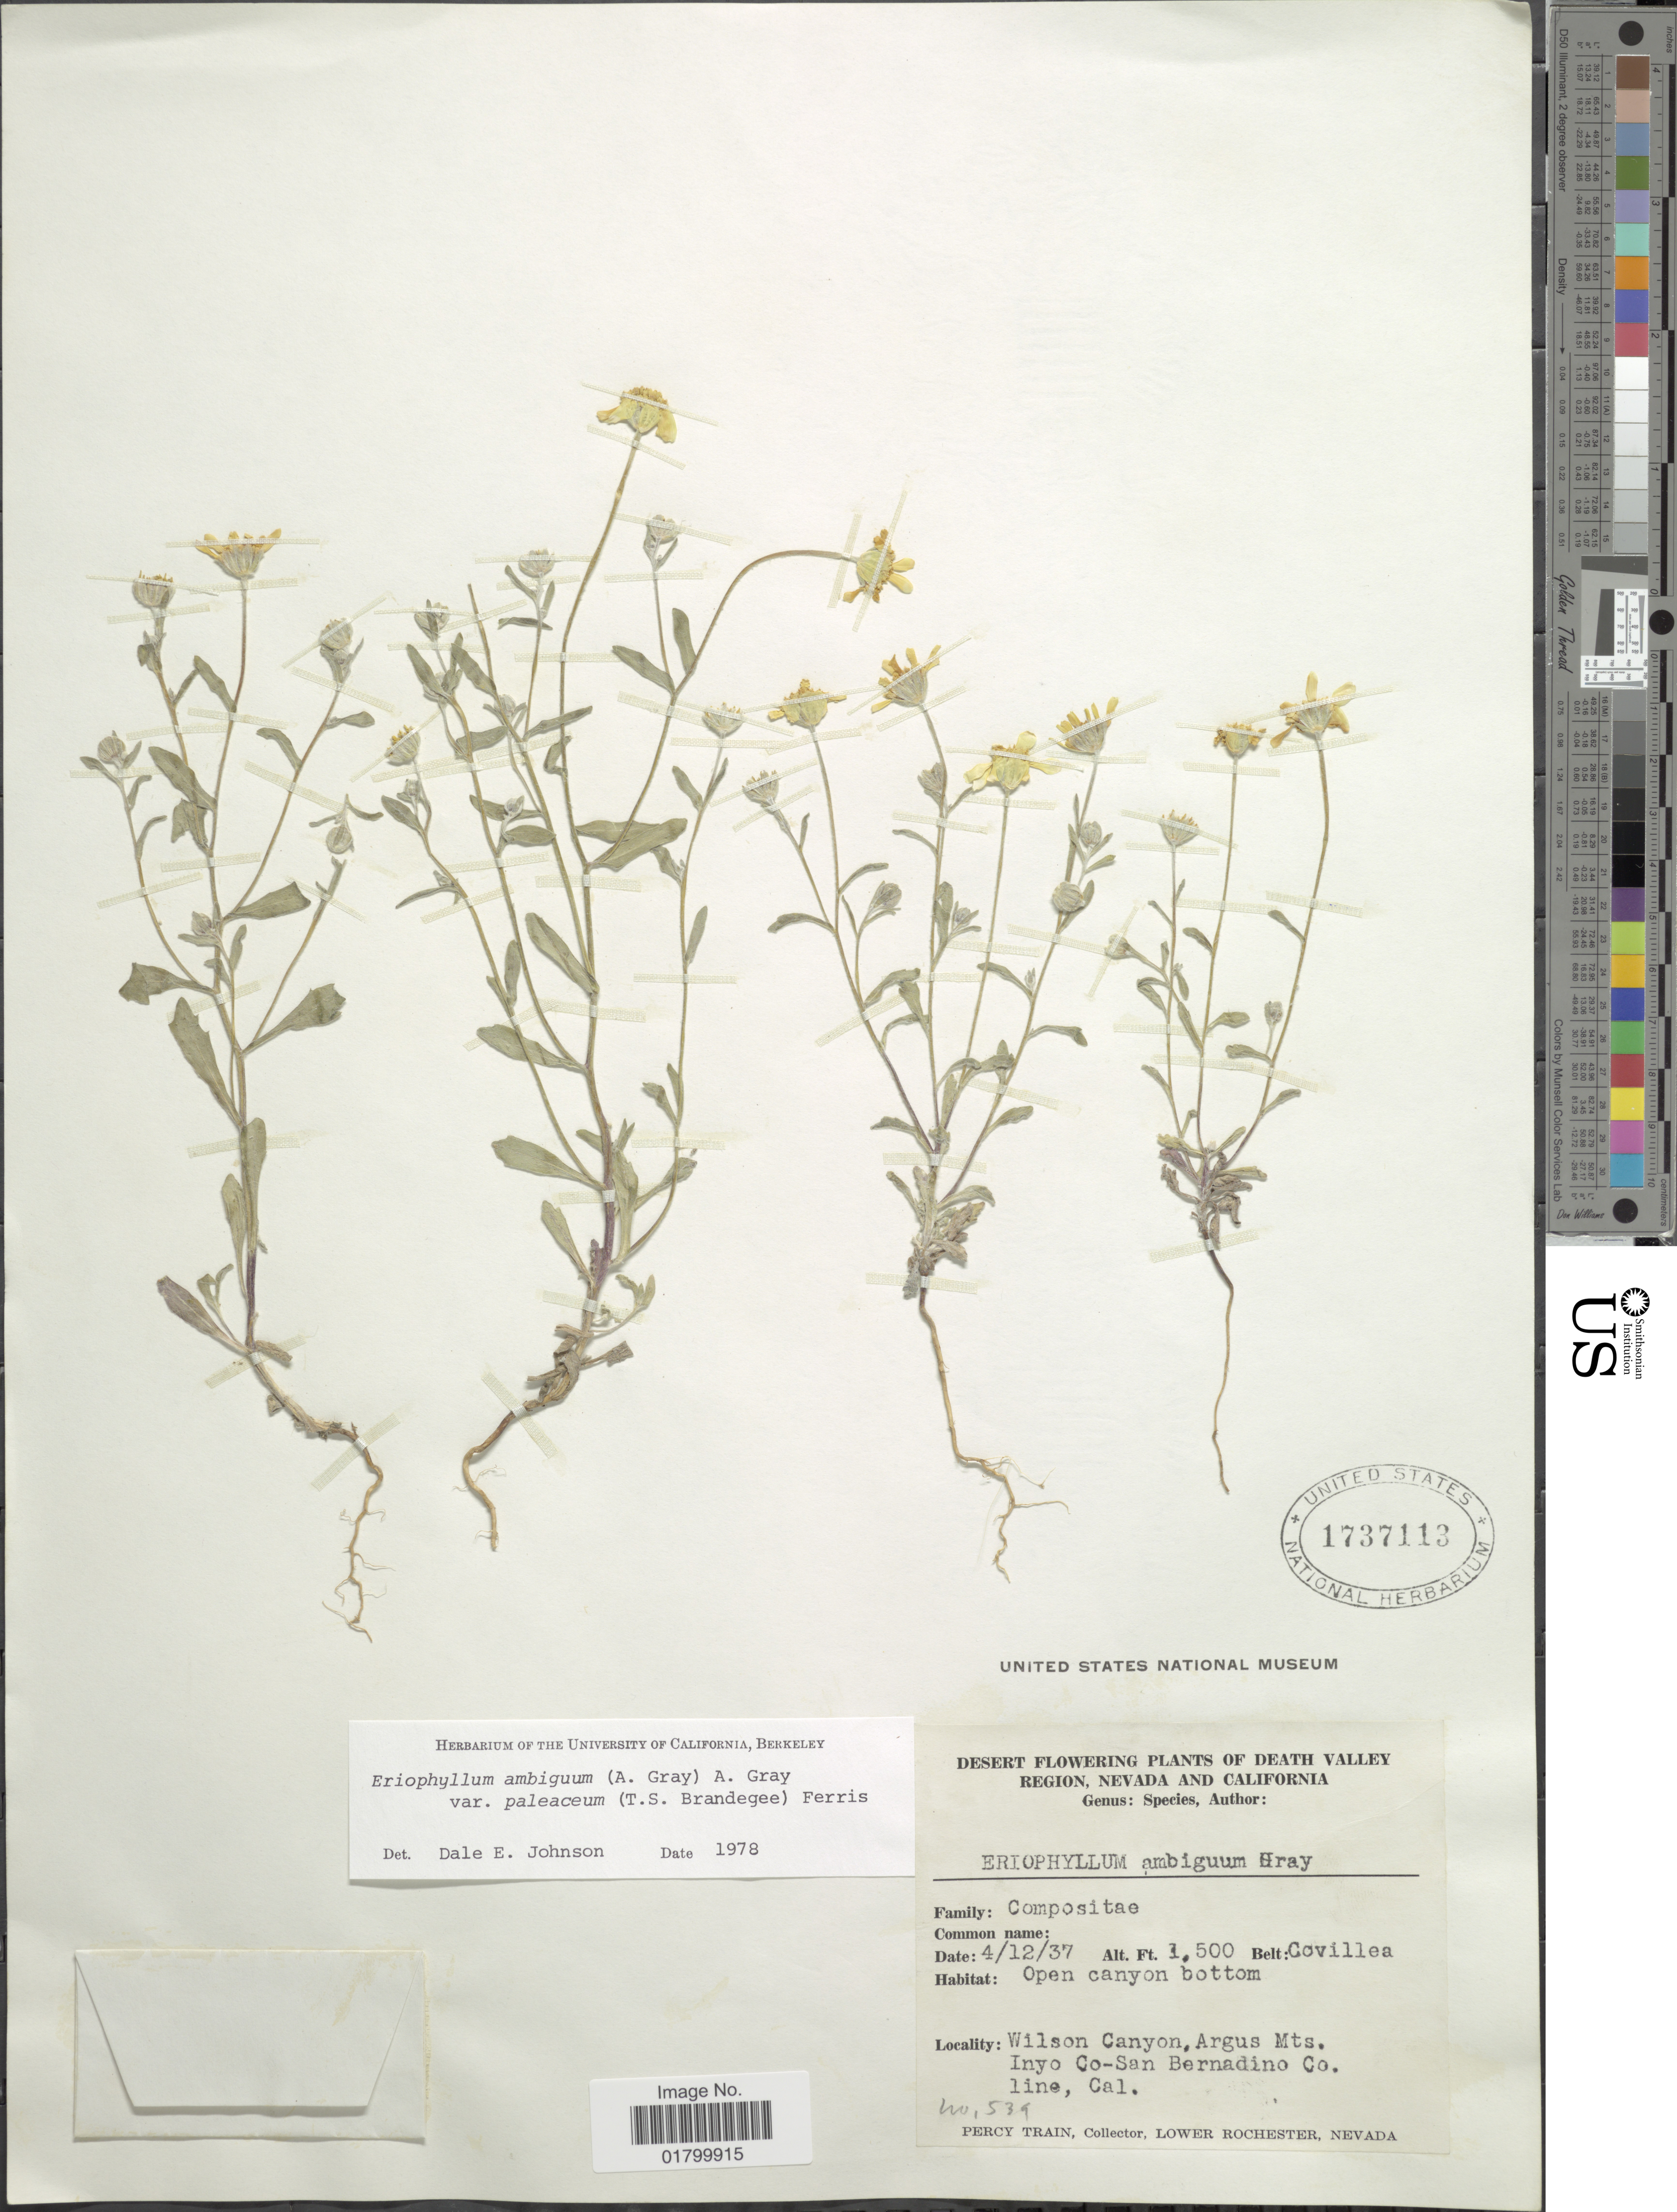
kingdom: Plantae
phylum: Tracheophyta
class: Magnoliopsida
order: Asterales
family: Asteraceae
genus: Eriophyllum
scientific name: Eriophyllum ambiguum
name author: (A. Gray) A. Gray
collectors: P. Train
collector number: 539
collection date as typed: Transcribed d/m/y: 12/4/37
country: United States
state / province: California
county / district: Inyo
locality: Death Valley Region, Wilson Canyon, Argus Mts, Inyo Co-San Bernardino Co., Line, Cal.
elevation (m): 457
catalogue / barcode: US 1737113